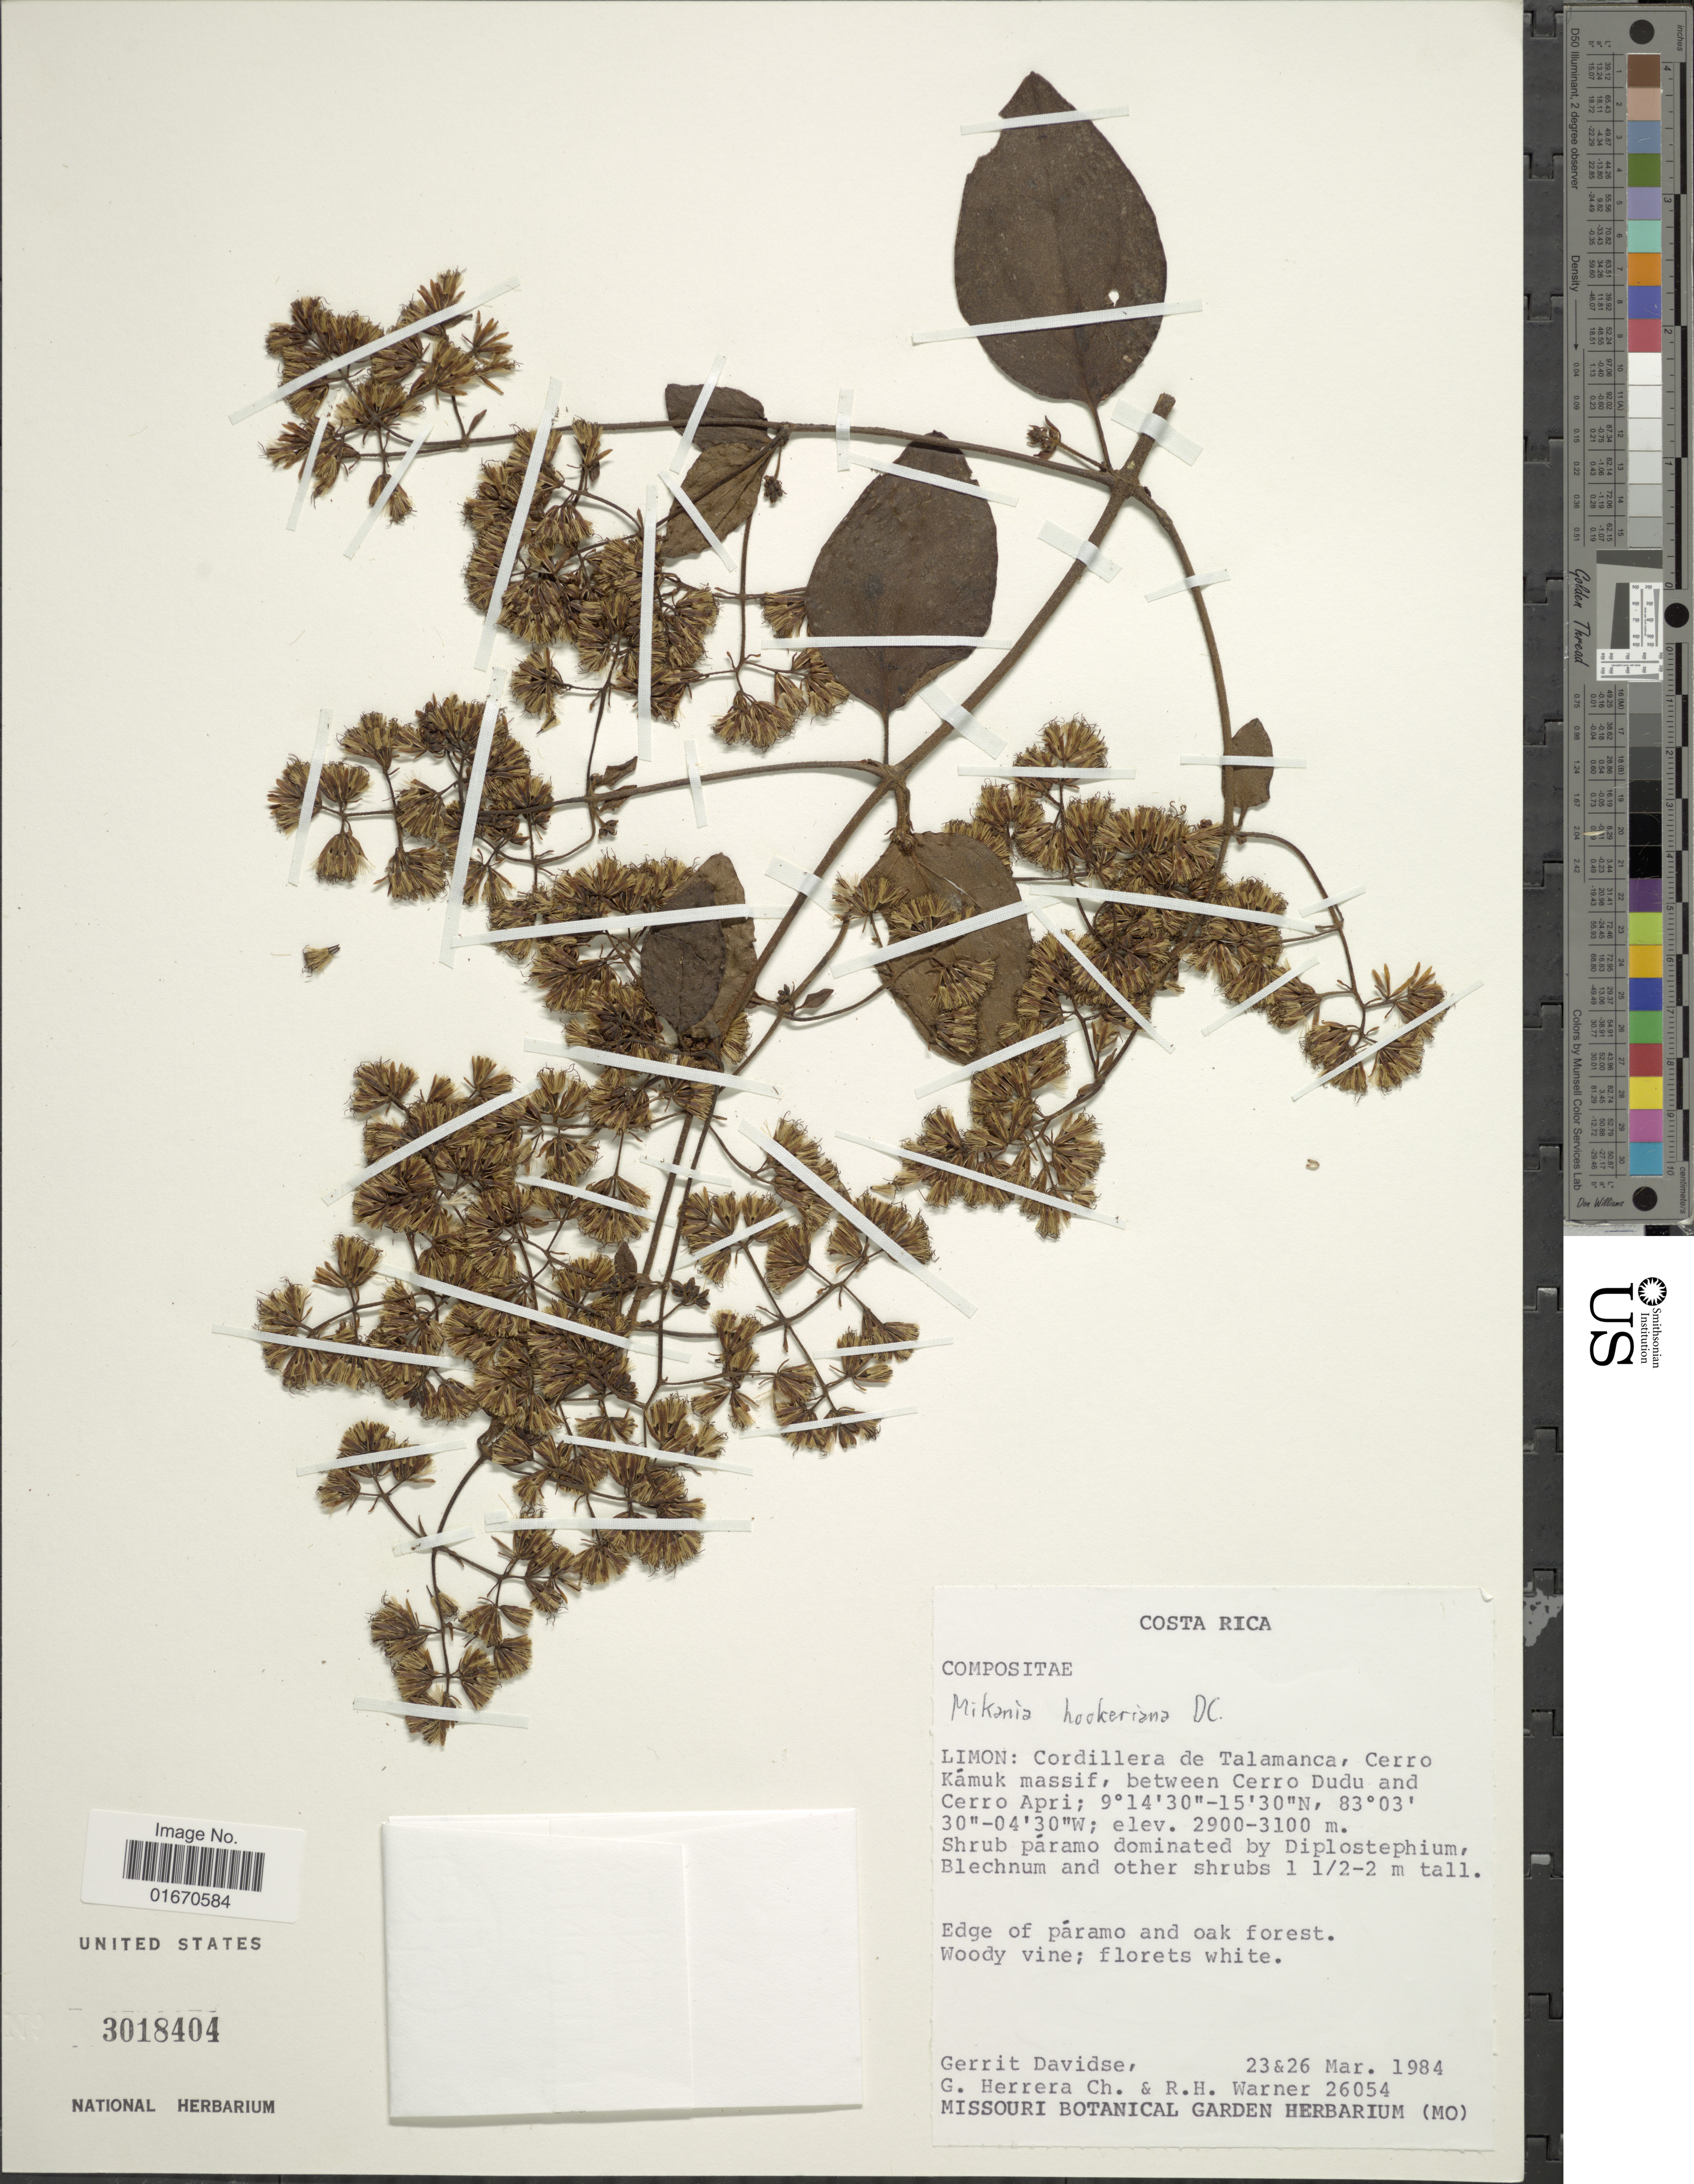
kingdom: Plantae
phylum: Tracheophyta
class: Magnoliopsida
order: Asterales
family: Asteraceae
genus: Mikania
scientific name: Mikania iltisii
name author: R.M. King & H. Rob.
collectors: G. Davidse, G. Herrera Ch. & R. H. Warner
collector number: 26054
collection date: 1984-03-23/1984-03-26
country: Costa Rica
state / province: Limón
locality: Cordillera de Talamanca, Cerro Kamuk massif, between Cerro Dudu and Cerro Apri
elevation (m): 2900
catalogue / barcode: US 3018404